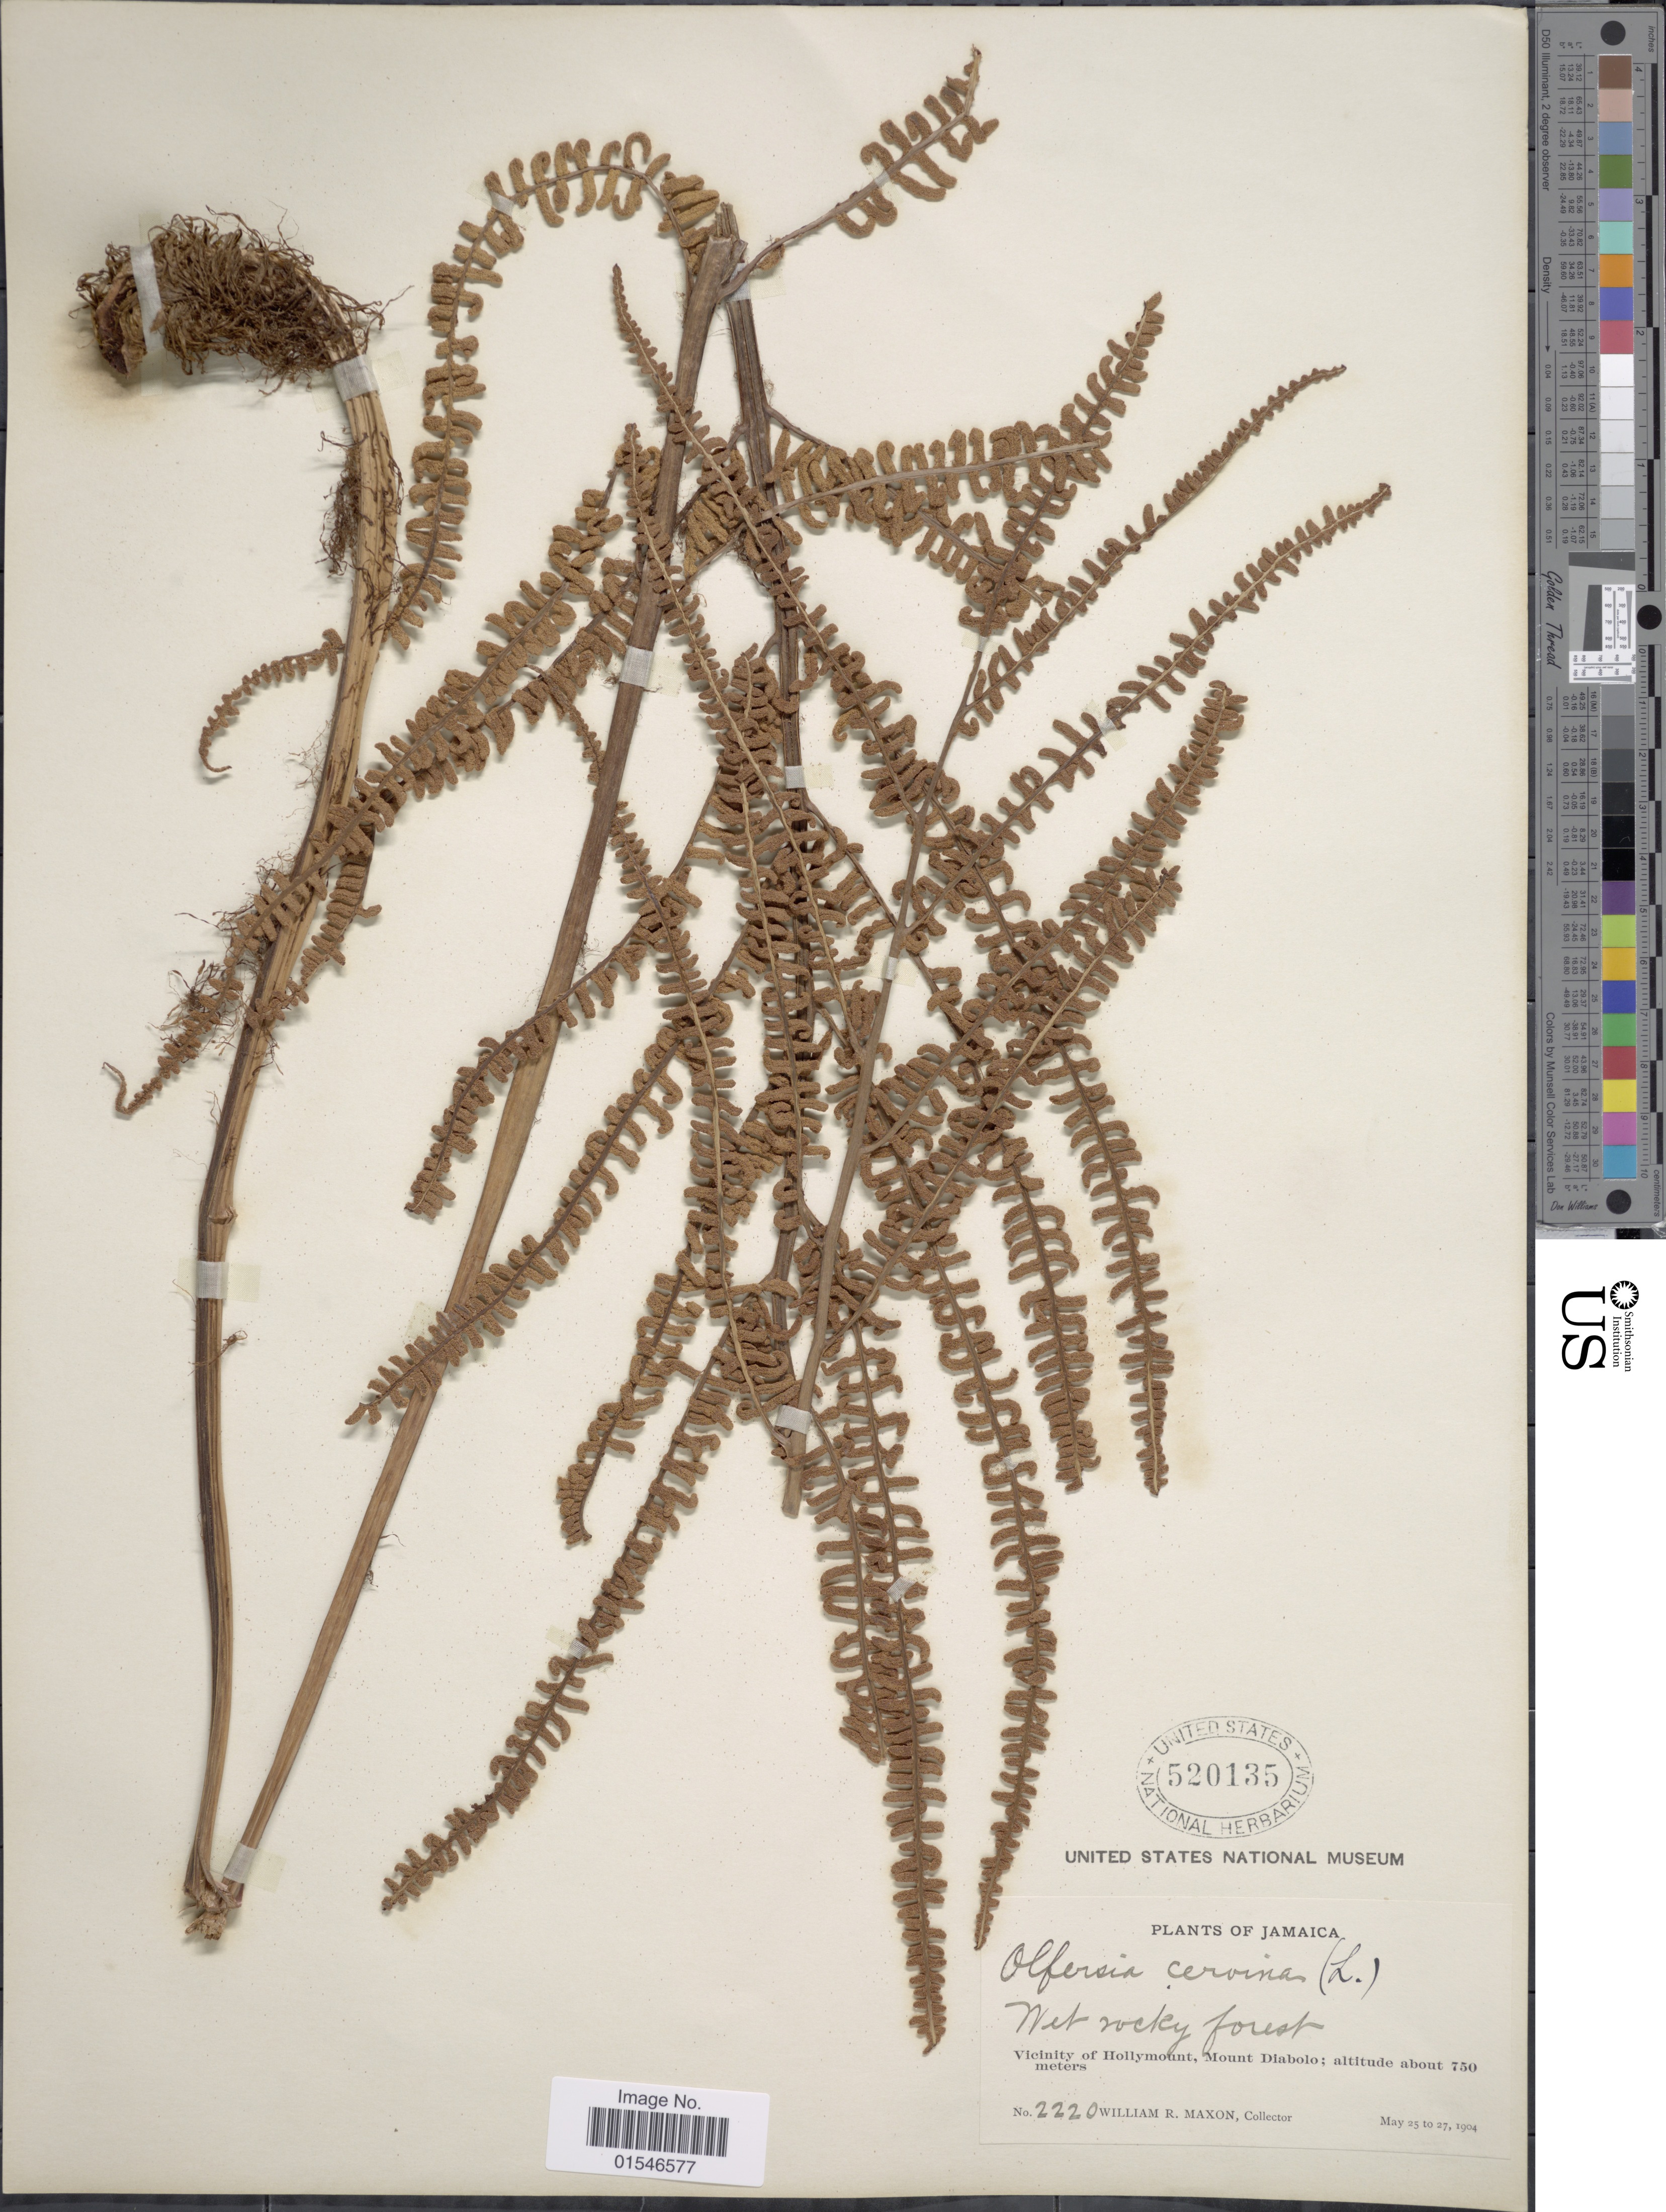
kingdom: Plantae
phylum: Tracheophyta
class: Polypodiopsida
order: Polypodiales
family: Dryopteridaceae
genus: Olfersia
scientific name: Olfersia cervina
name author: (L.) Kunze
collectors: W. R. Maxon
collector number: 2220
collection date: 1904-05-25/1904-05-27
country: Jamaica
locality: Vicinity of Hollymount, Mount Diabolo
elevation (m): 750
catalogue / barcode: US 520135